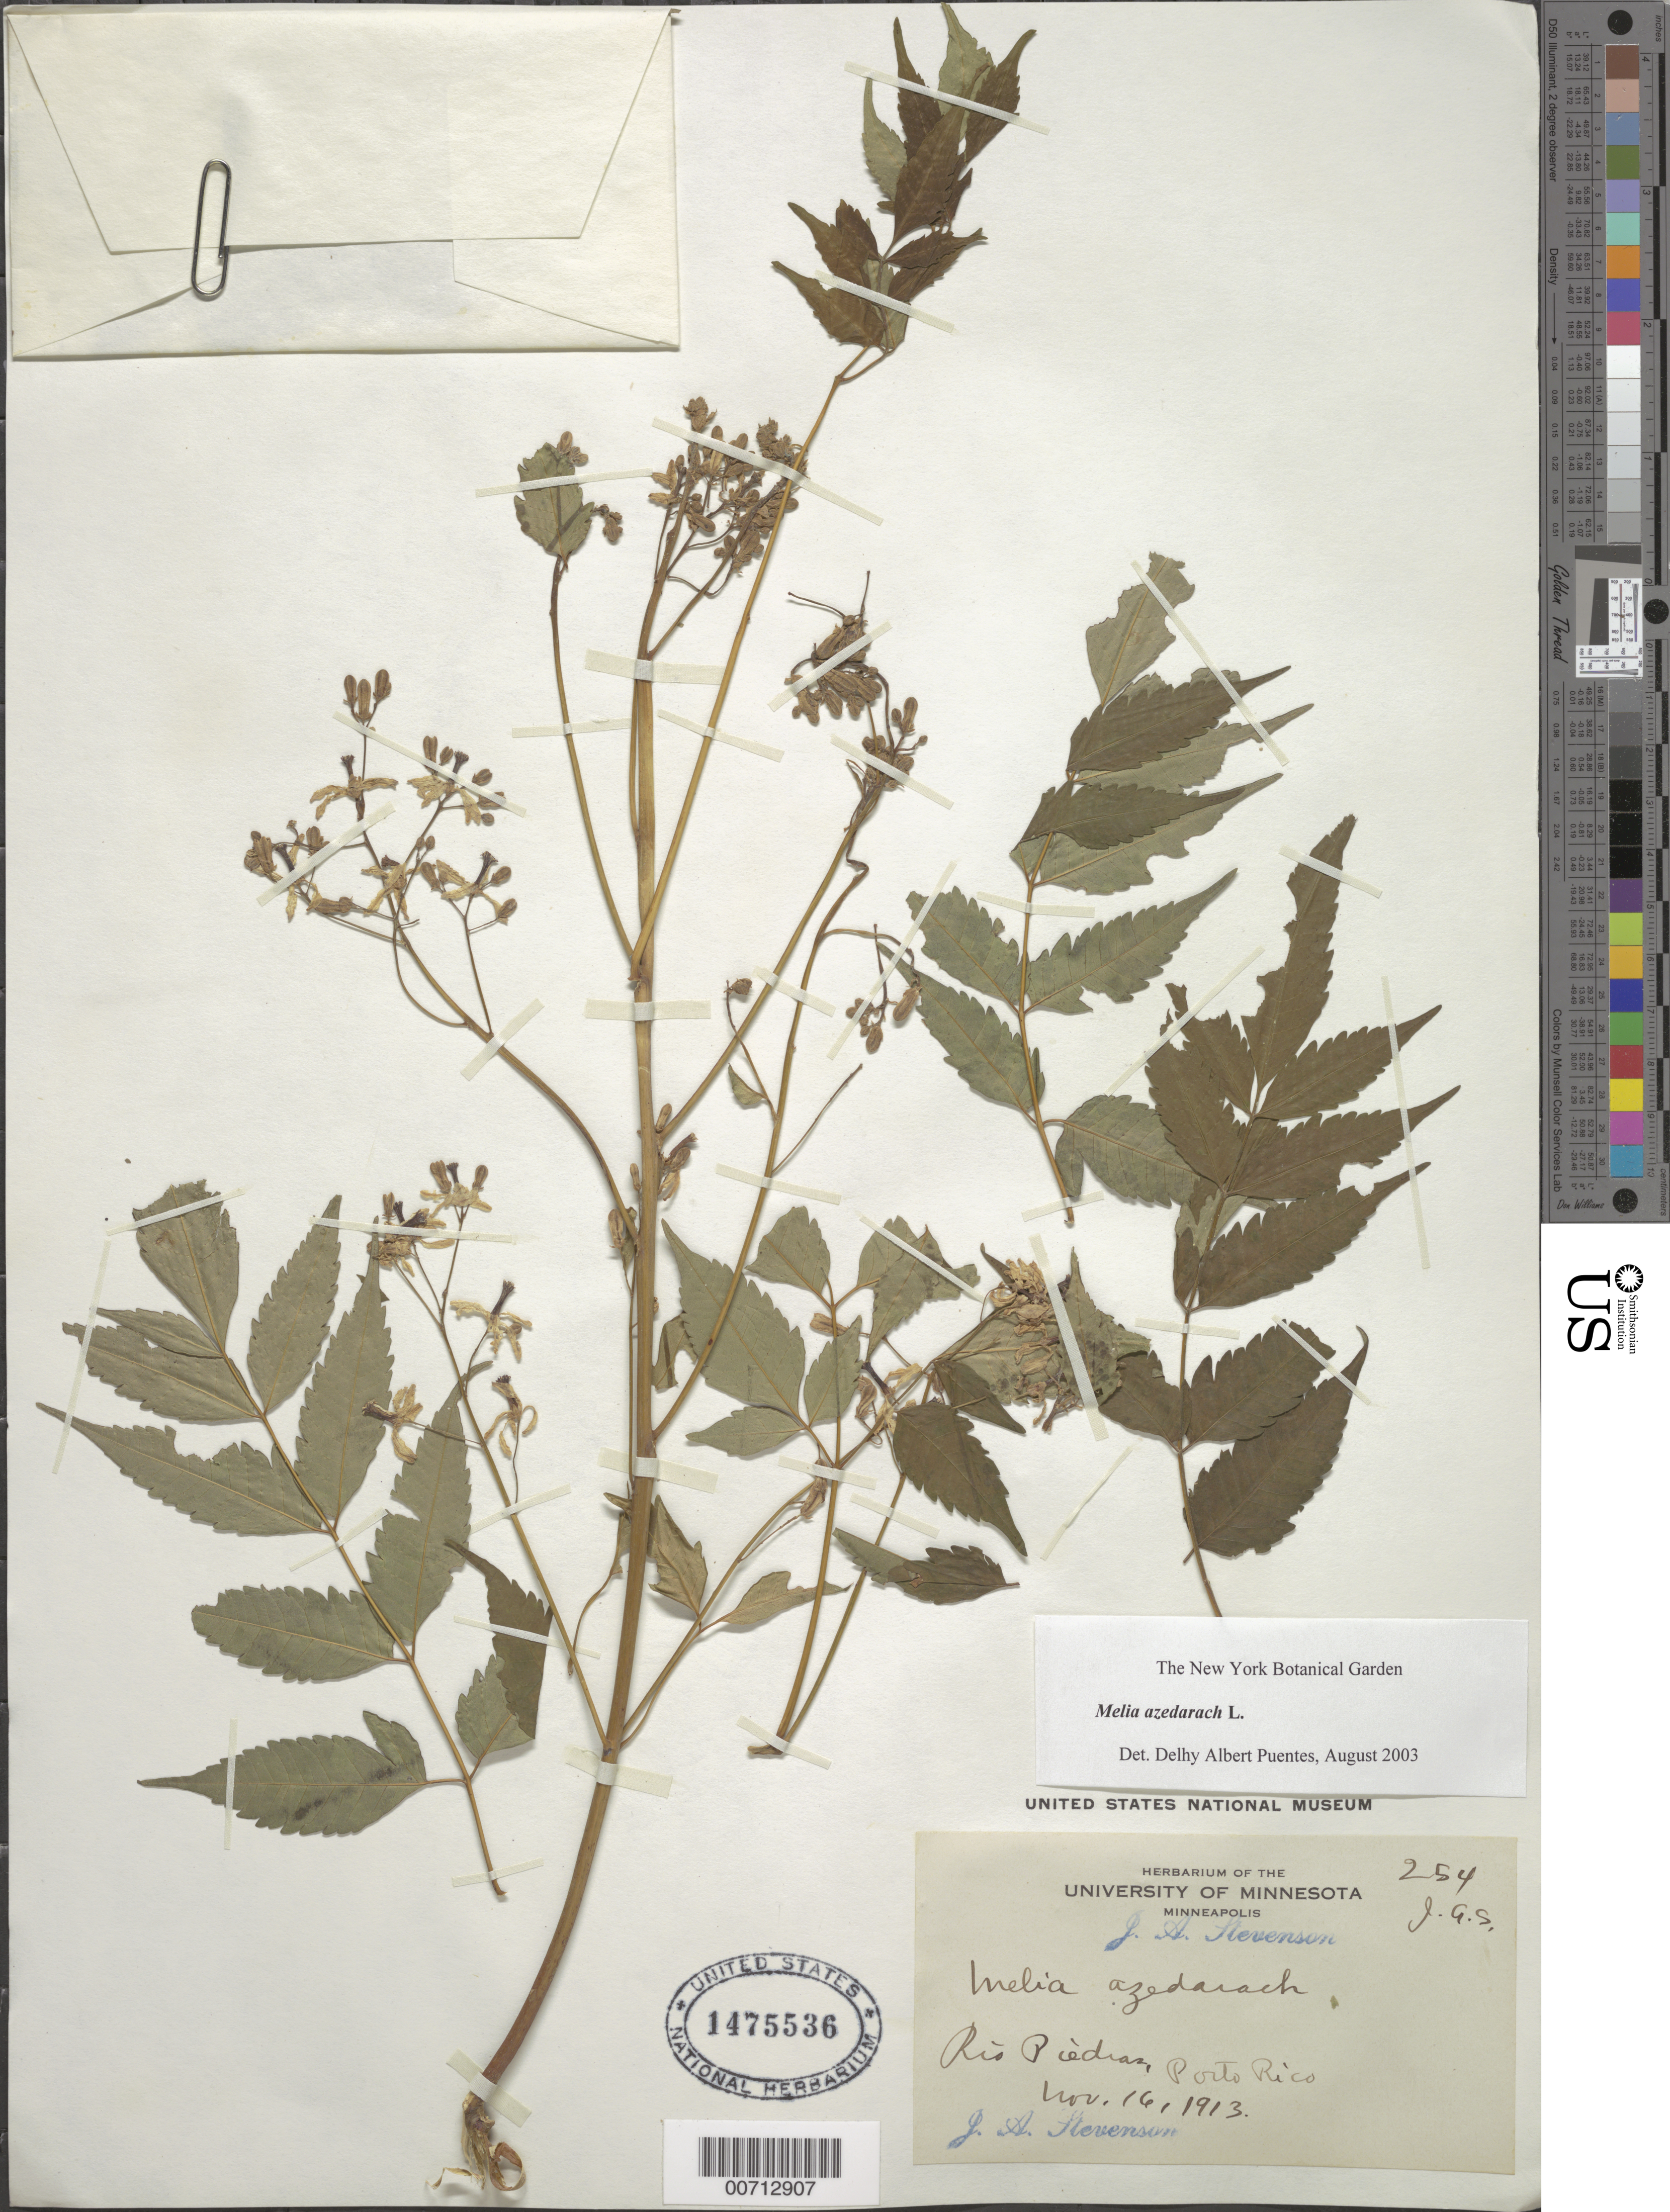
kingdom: Plantae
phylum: Tracheophyta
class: Magnoliopsida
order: Sapindales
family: Meliaceae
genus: Melia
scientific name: Melia azedarach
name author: L.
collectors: J. Stevenson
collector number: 254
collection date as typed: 16 Nov 1913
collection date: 1913-11-16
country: Puerto Rico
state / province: Rio Piedras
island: Greater Antilles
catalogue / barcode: US 1475536